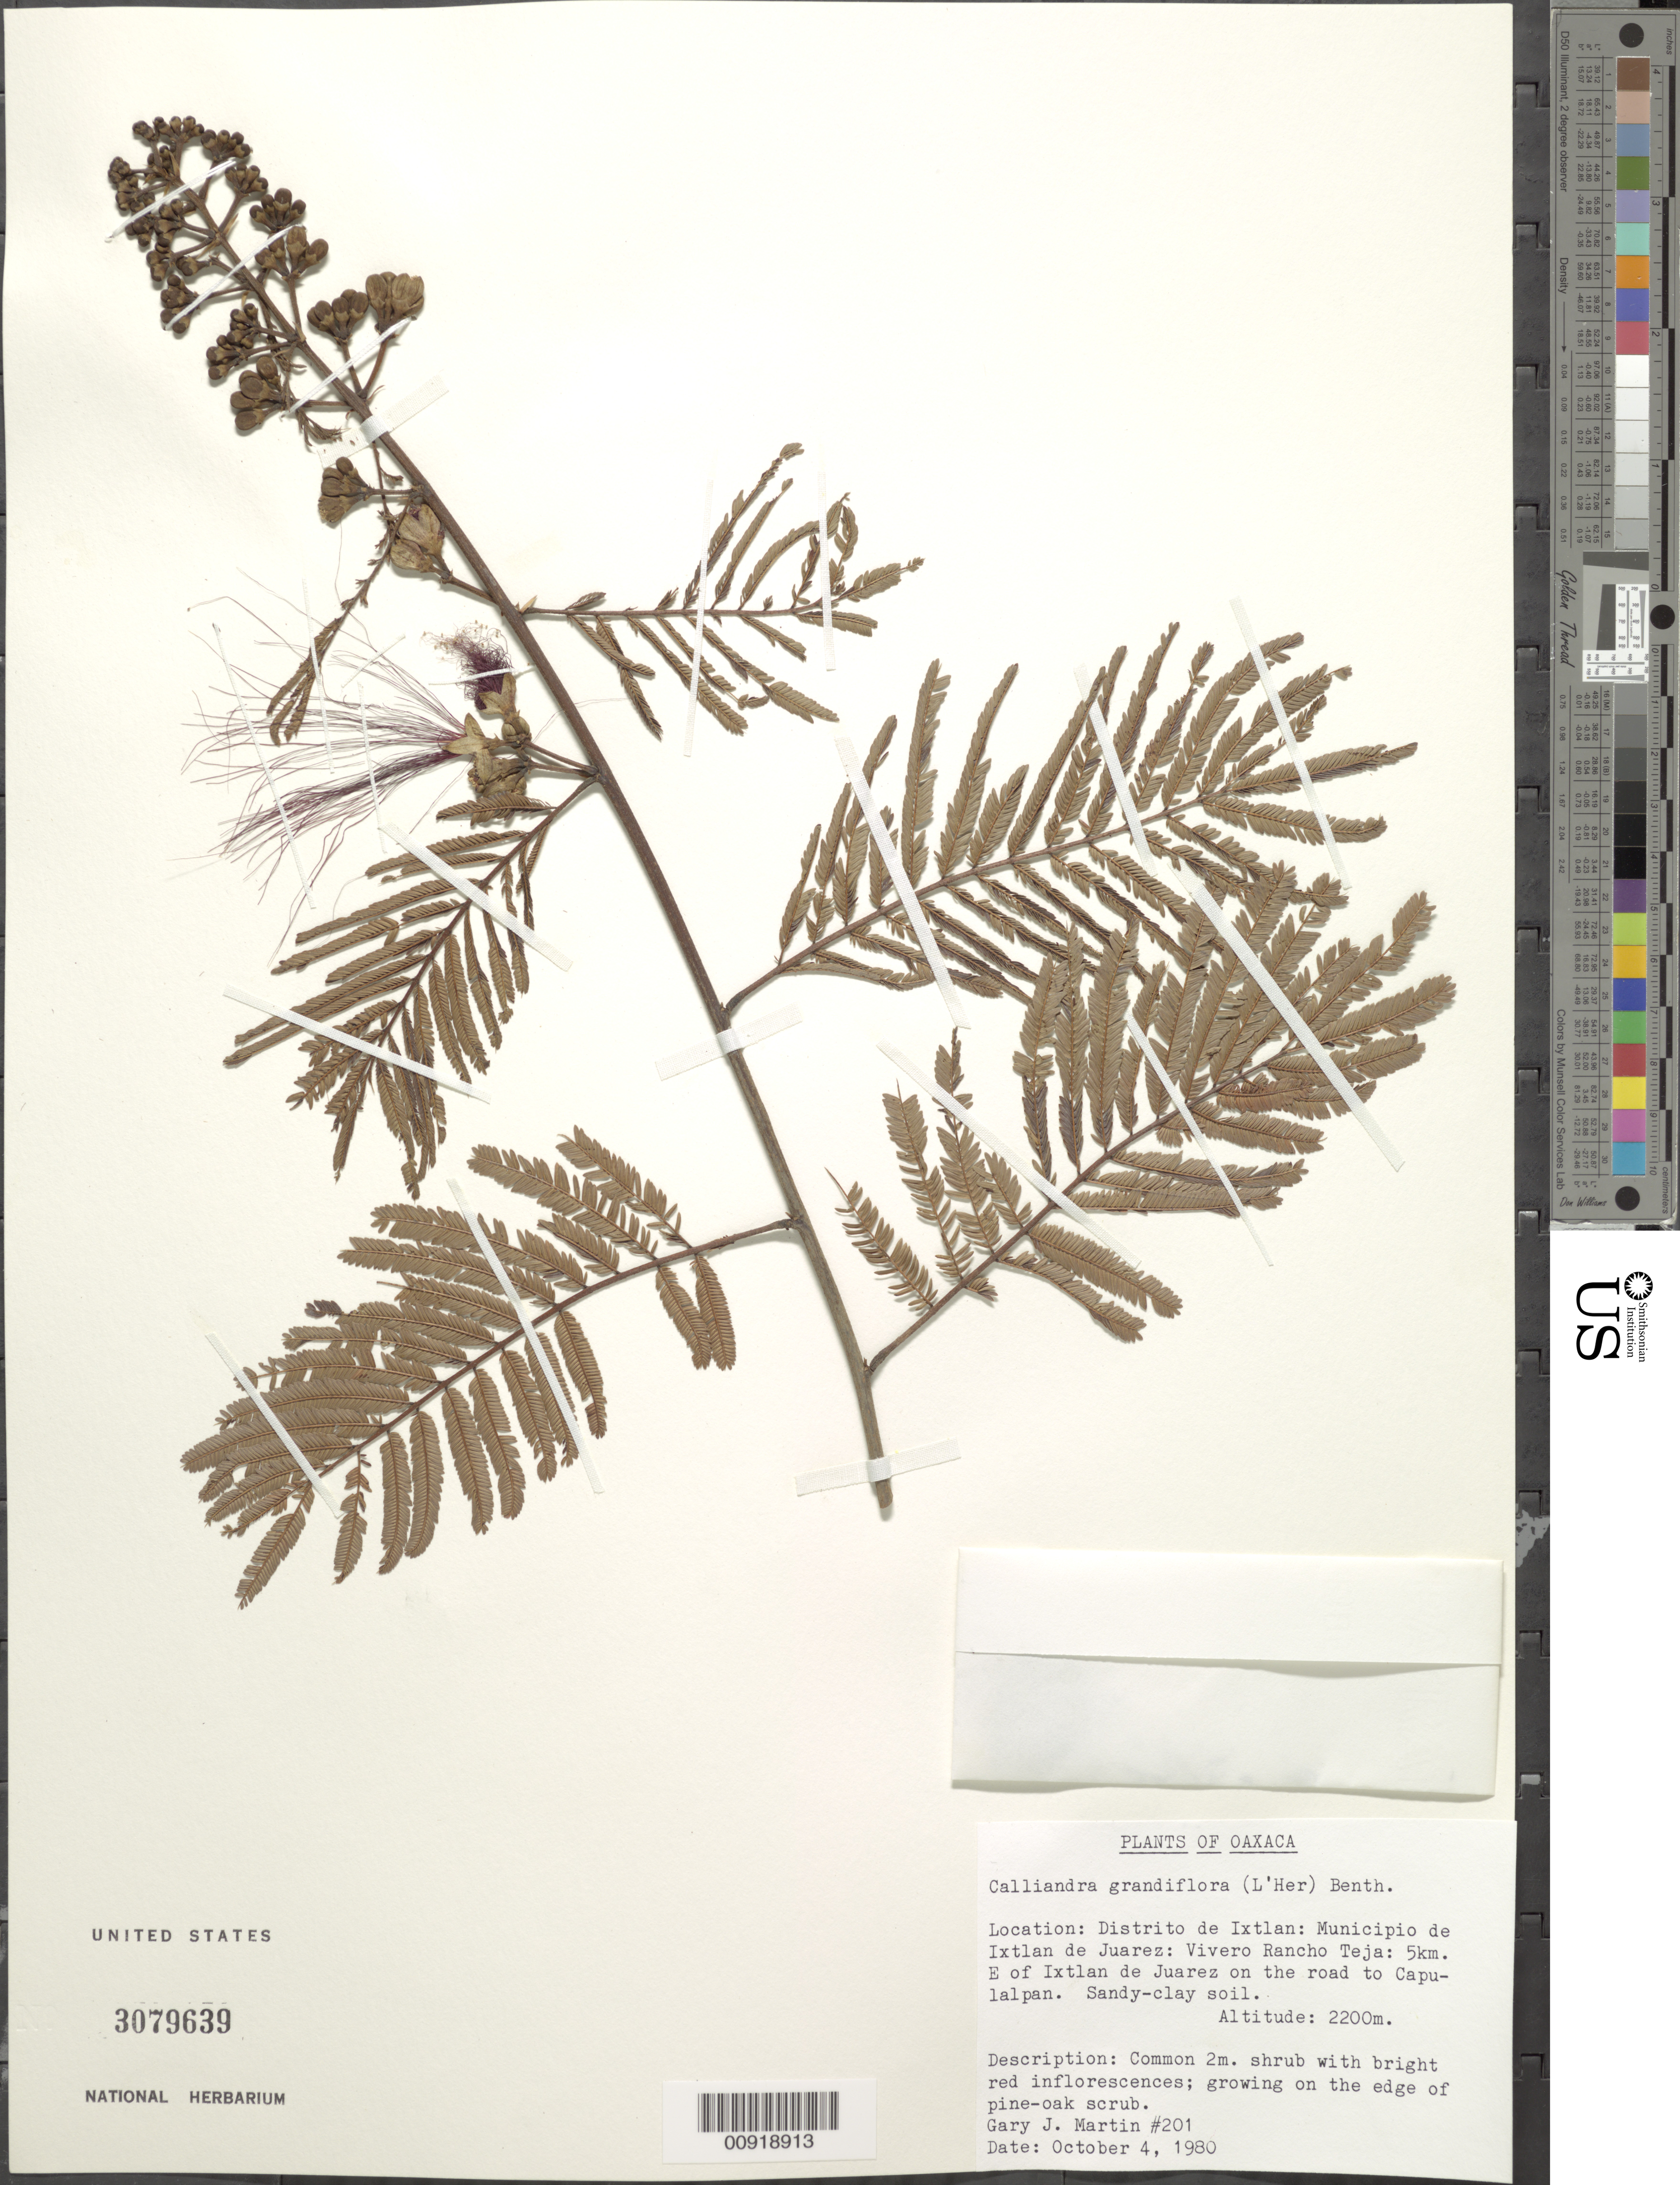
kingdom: Plantae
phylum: Tracheophyta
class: Magnoliopsida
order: Fabales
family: Fabaceae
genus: Calliandra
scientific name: Calliandra grandiflora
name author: (L'Hér.) Benth.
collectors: G. J. Martin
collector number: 201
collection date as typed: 04 Oct 1980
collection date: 1980-10-04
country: Mexico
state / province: Oaxaca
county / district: Ixtlán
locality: Distrito de Ixtlán, Municipio de Ixtlán de Juárez: Vivero Rancho Teja: 5 km. E of Ixtlán de Juárez on the road to Capulalpan.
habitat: Sandy-clay soil. Growing on the edge of pine-oak scrub.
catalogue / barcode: US 3079639